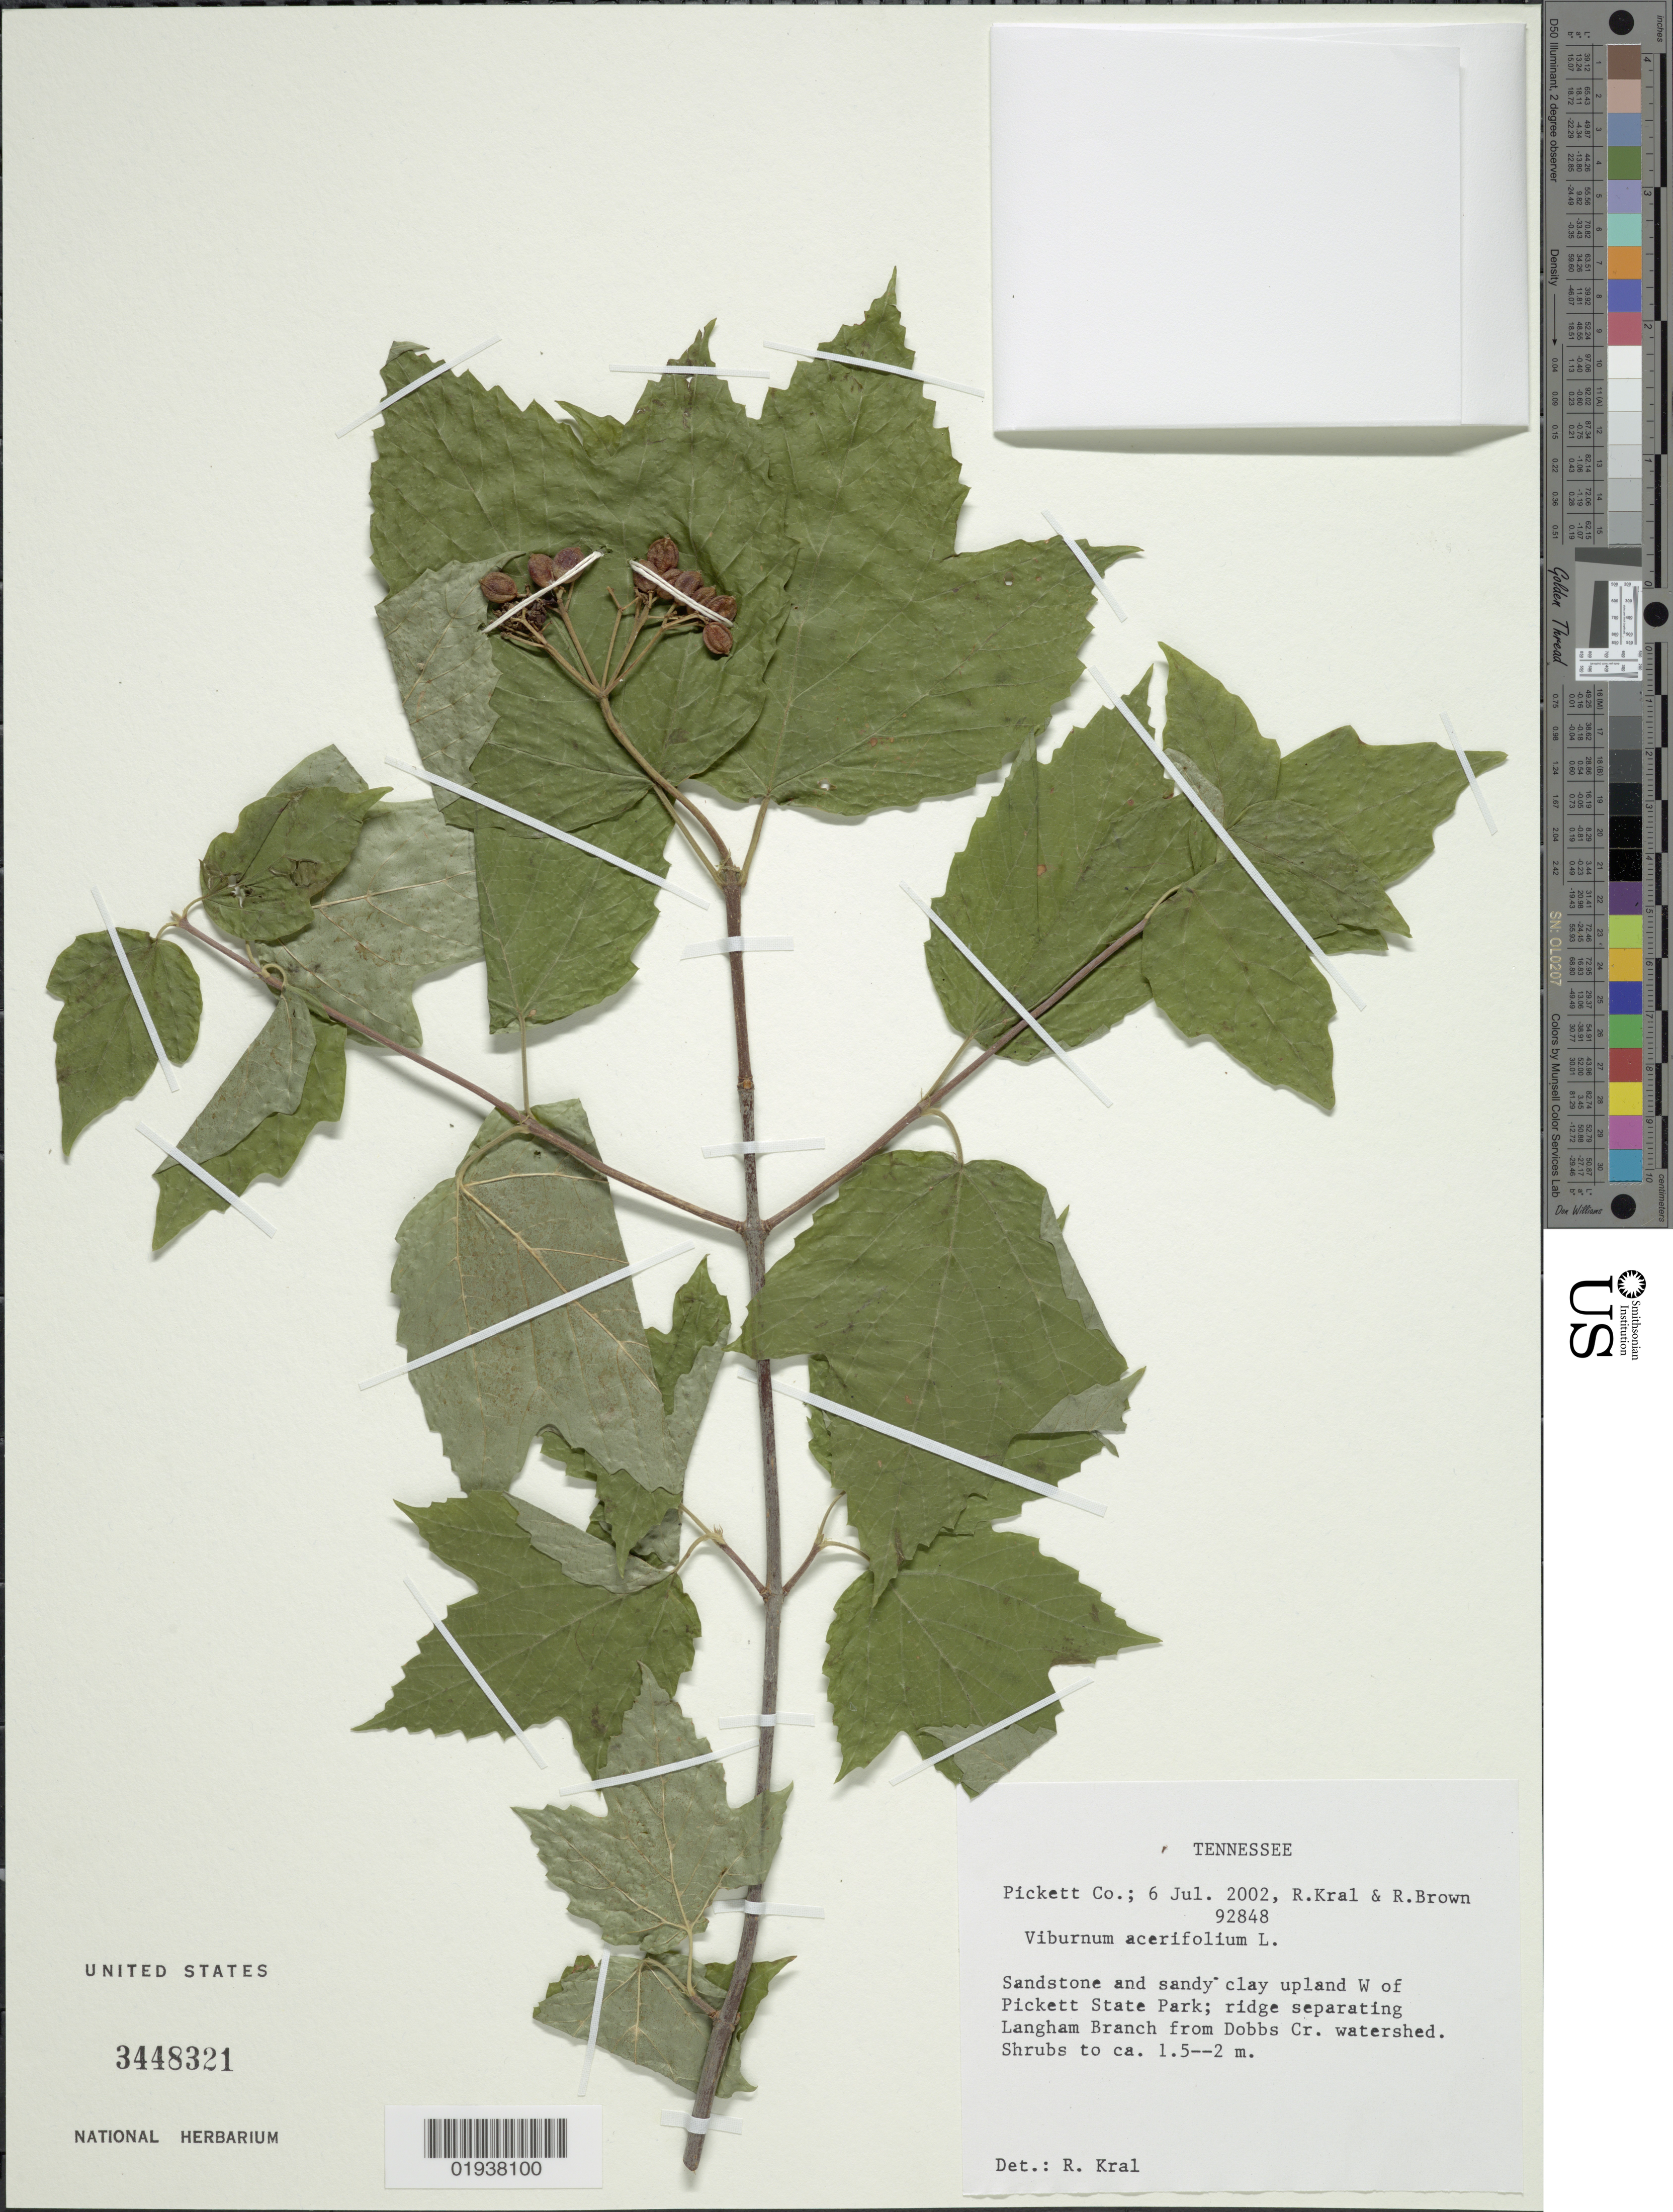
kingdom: Plantae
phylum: Tracheophyta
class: Magnoliopsida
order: Dipsacales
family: Viburnaceae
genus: Viburnum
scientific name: Viburnum acerifolium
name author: L.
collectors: R. Kral & R. Brown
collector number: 92848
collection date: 2002-07-06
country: United States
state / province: Tennessee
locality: Pickett Co. Sandstone and sandy clay upland W of Pickett State Park; ridge separating Langham Branch from Dobbs Cr. watershed.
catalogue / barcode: US 3448321